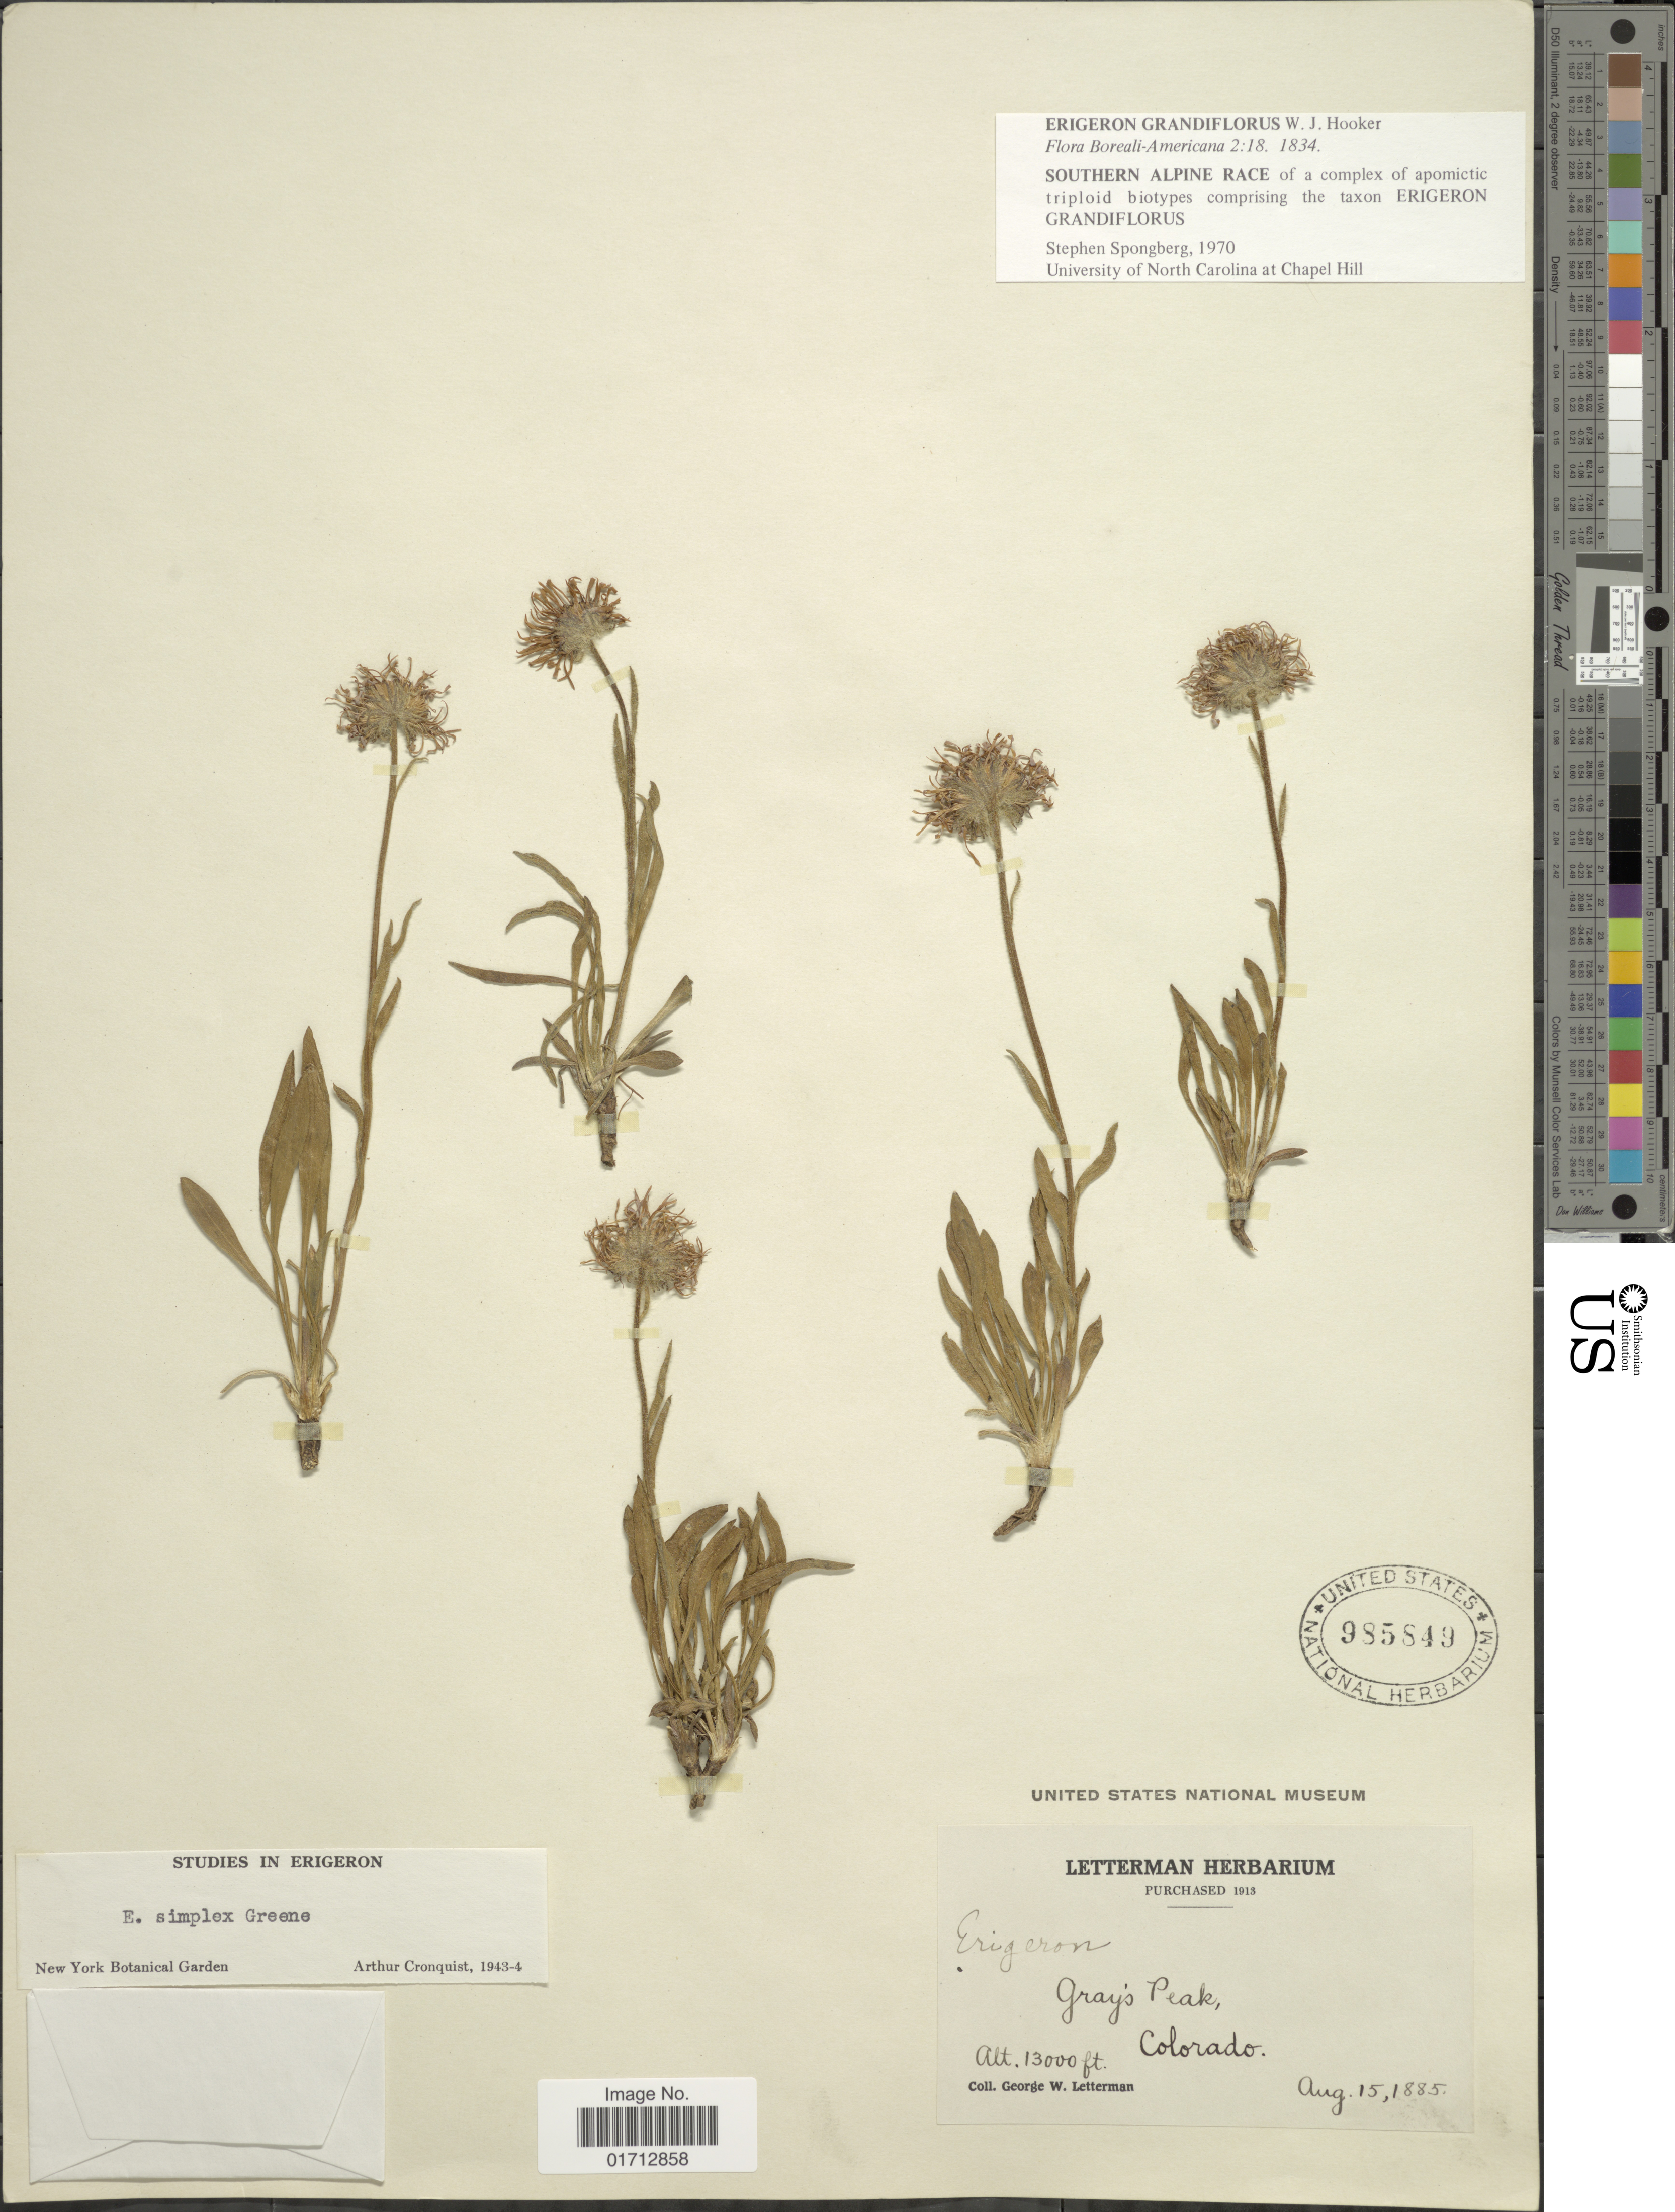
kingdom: Plantae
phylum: Tracheophyta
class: Magnoliopsida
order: Asterales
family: Asteraceae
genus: Erigeron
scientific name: Erigeron grandiflorus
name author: Hook.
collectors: G. W. Letterman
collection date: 1885-08-15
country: United States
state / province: Colorado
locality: Gray's Peak.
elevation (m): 3962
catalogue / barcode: US 985849